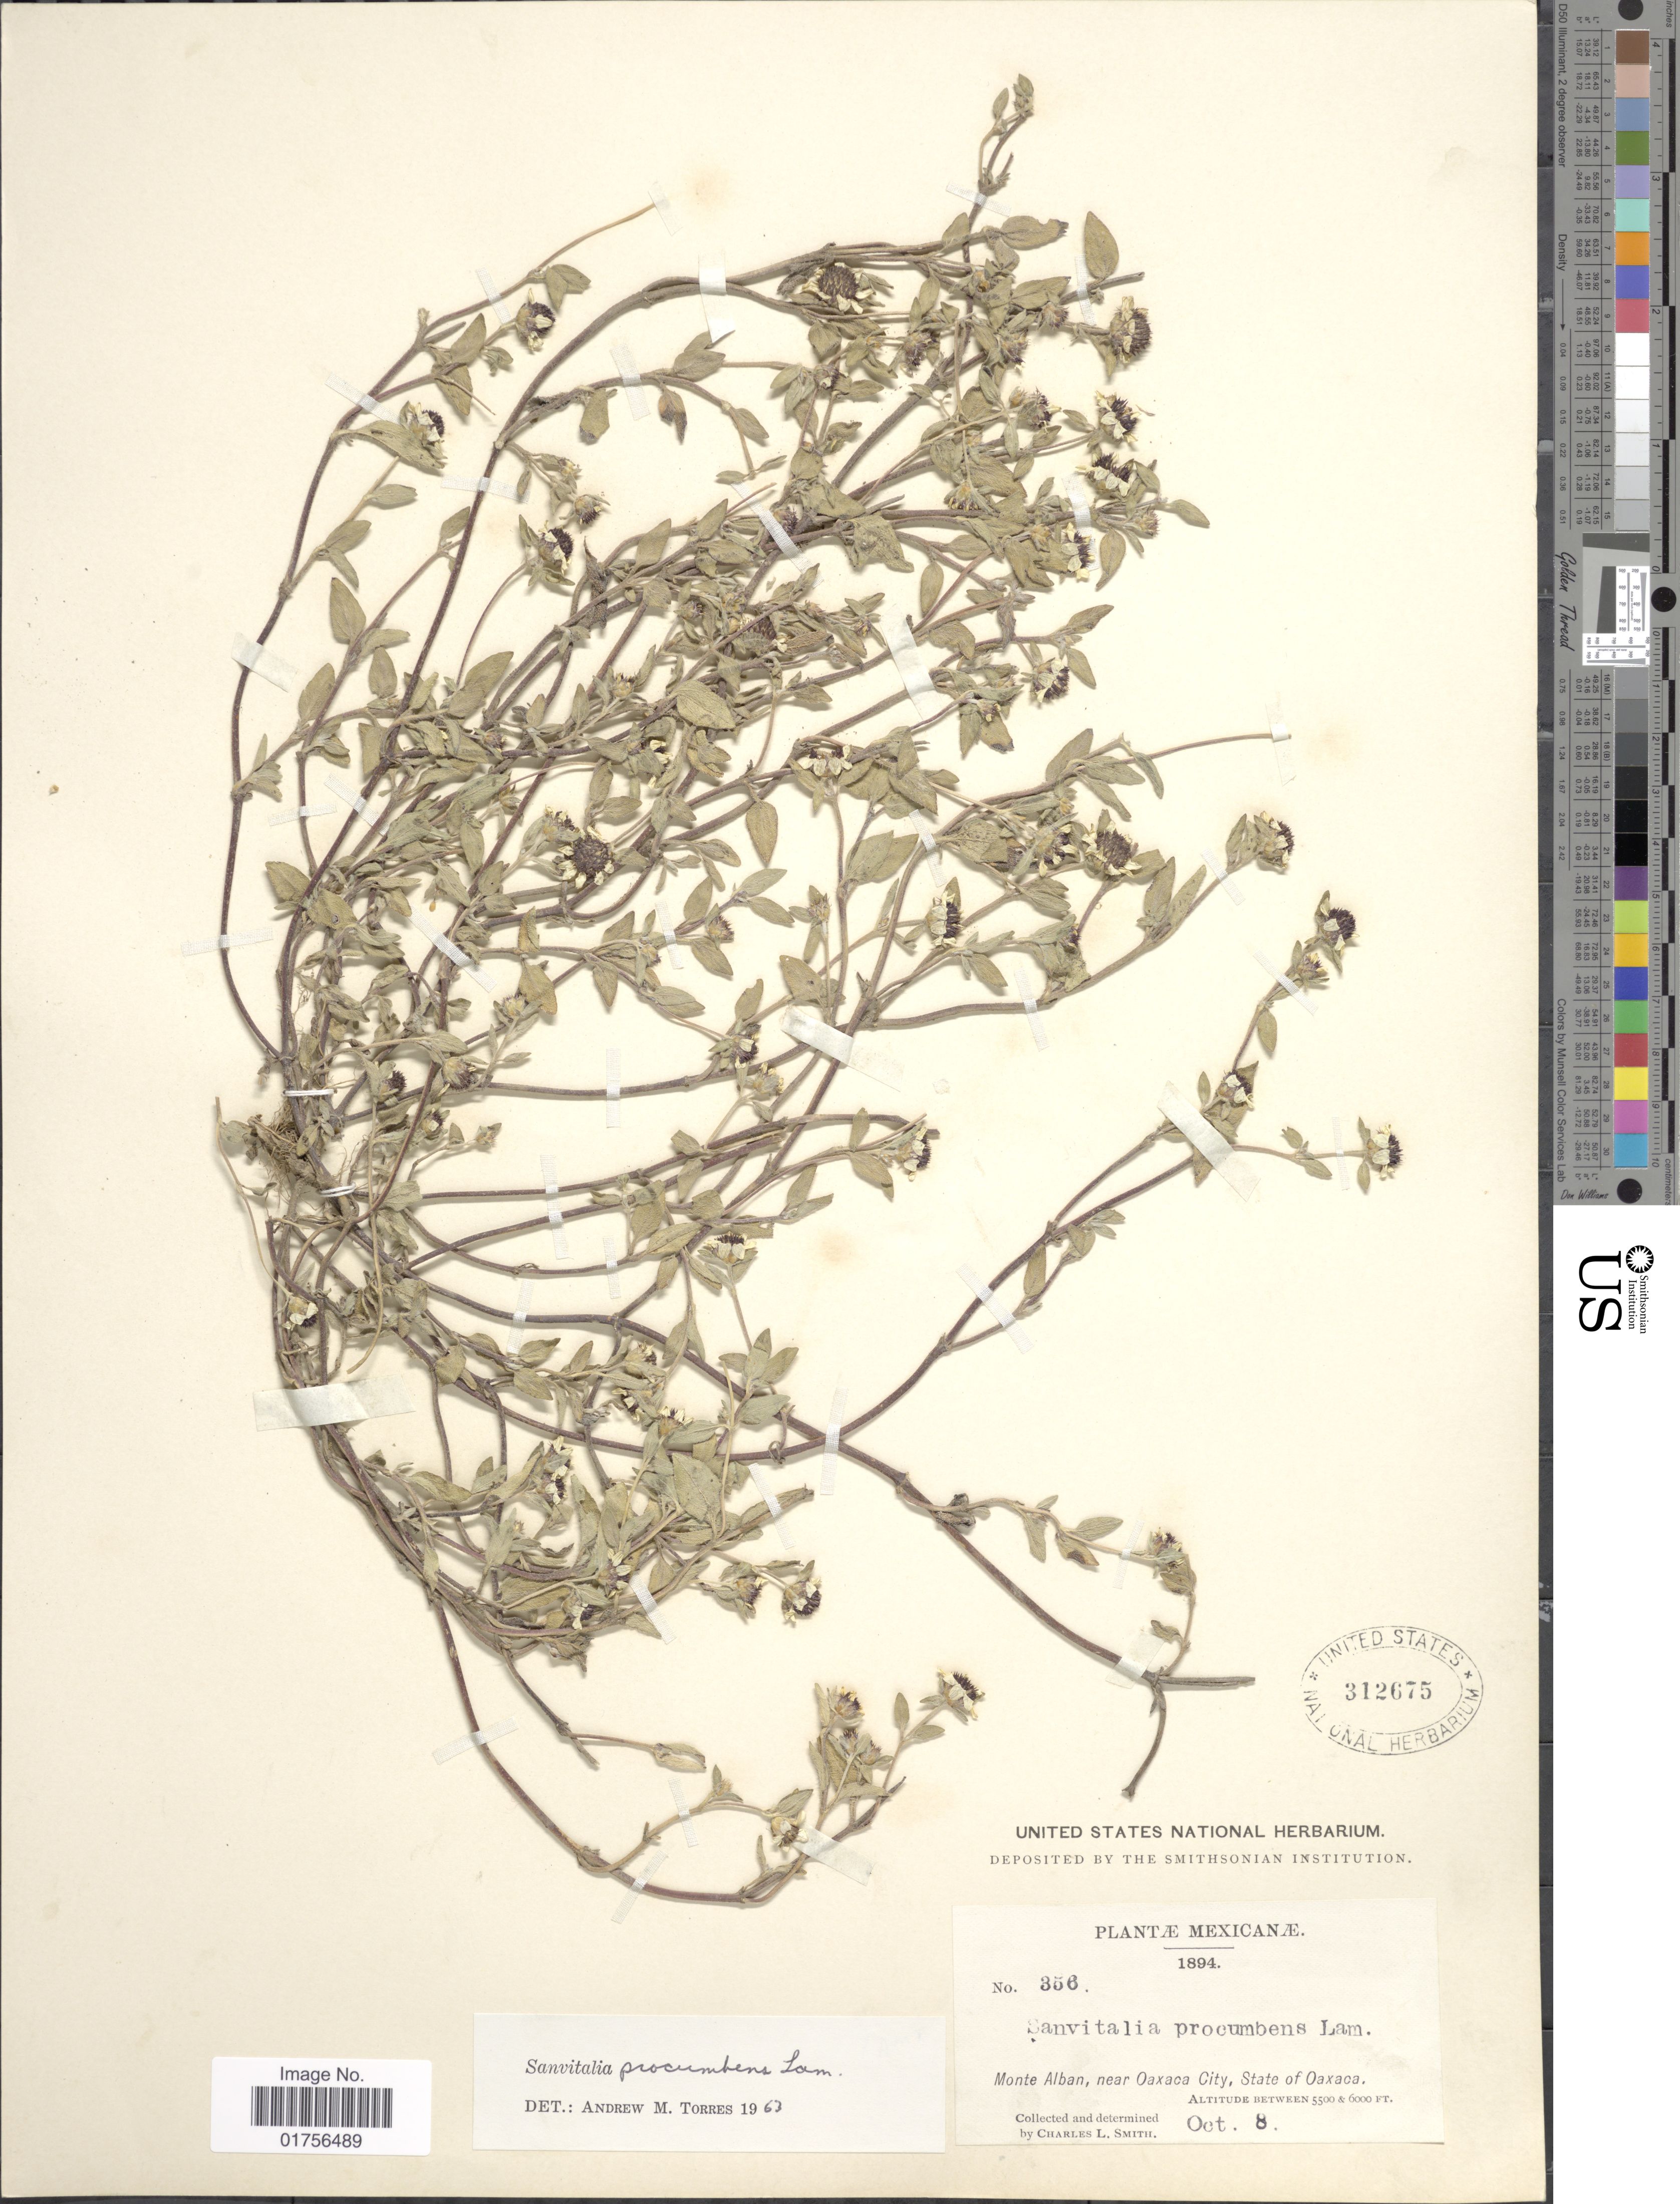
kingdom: Plantae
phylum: Tracheophyta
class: Magnoliopsida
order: Asterales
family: Asteraceae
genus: Sanvitalia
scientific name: Sanvitalia procumbens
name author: Lam.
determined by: Skibicki, Samuel V.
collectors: C. L. Smith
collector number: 356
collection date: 1894-10-08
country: Mexico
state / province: Oaxaca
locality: Monte Alban, near Oaxaca City, State of Oaxaca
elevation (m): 1676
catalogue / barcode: US 312675